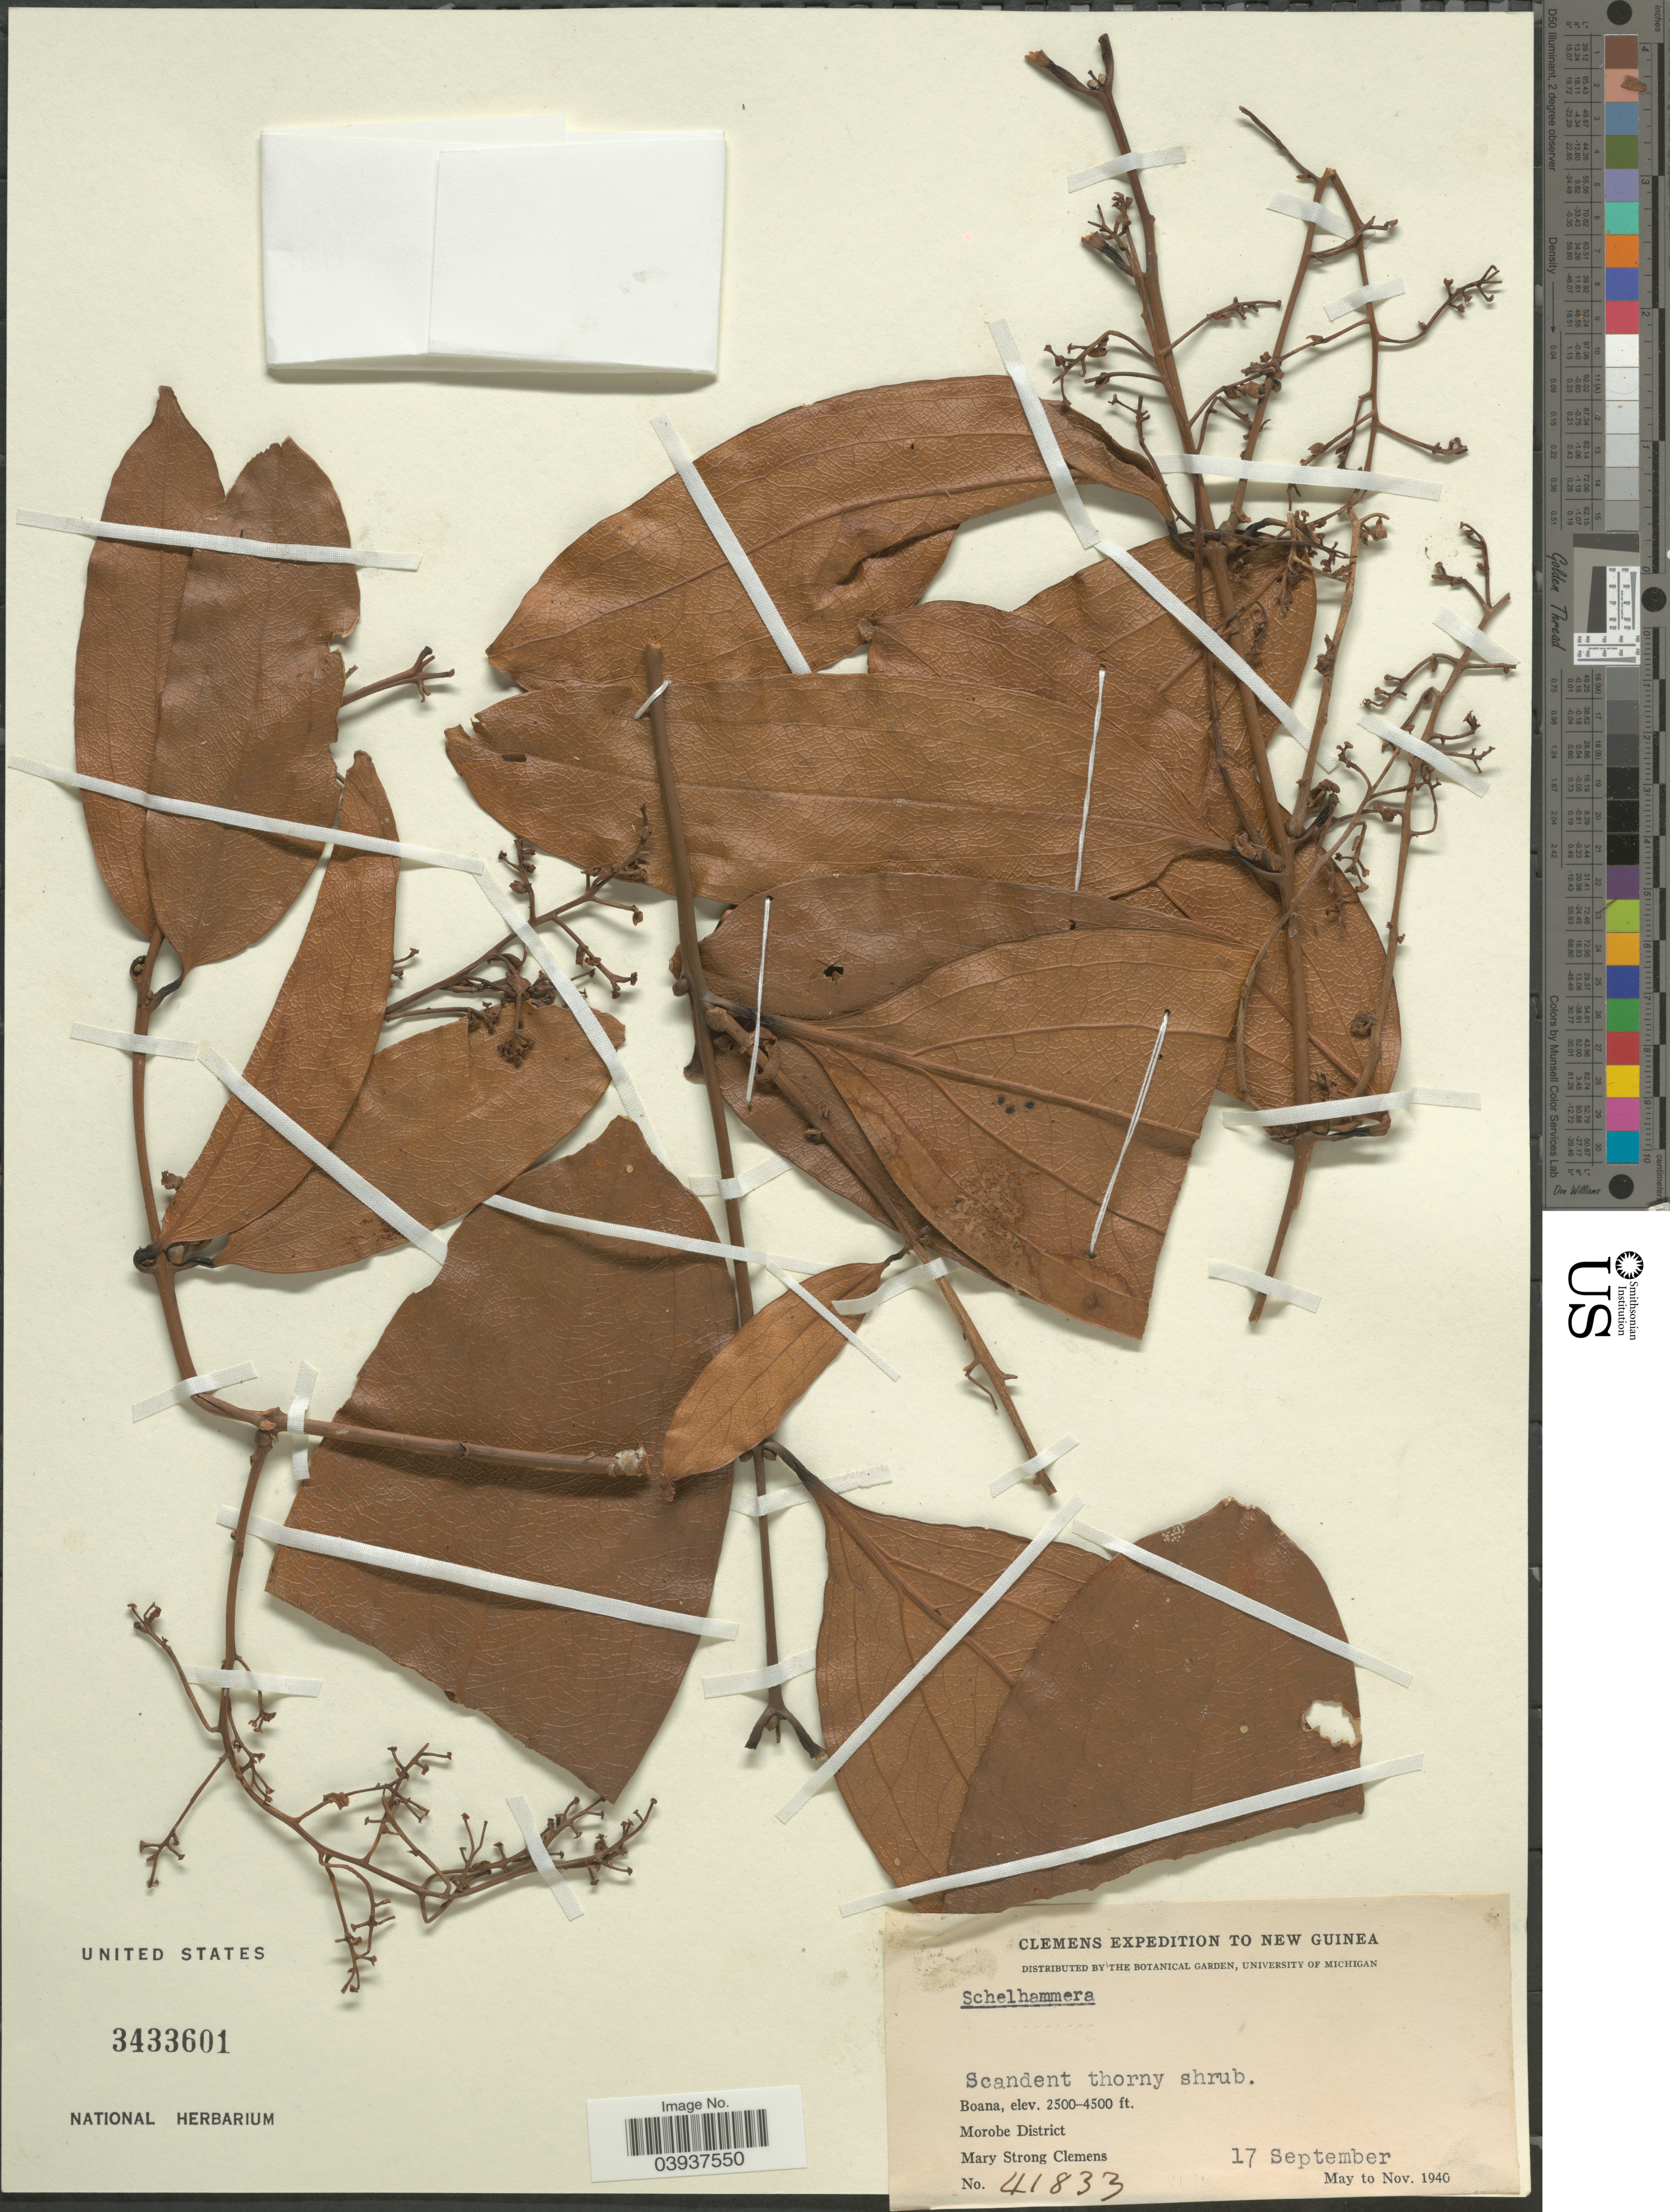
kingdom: Plantae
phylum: Tracheophyta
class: Liliopsida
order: Liliales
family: Colchicaceae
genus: Schelhammera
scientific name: Schelhammera multiflora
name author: R. Br.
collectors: M. S. Clemens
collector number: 41833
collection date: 1940-09-17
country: Papua New Guinea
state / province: Morobe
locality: New Guinea. Boana. Morobe District.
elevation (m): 762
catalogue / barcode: US 3433601